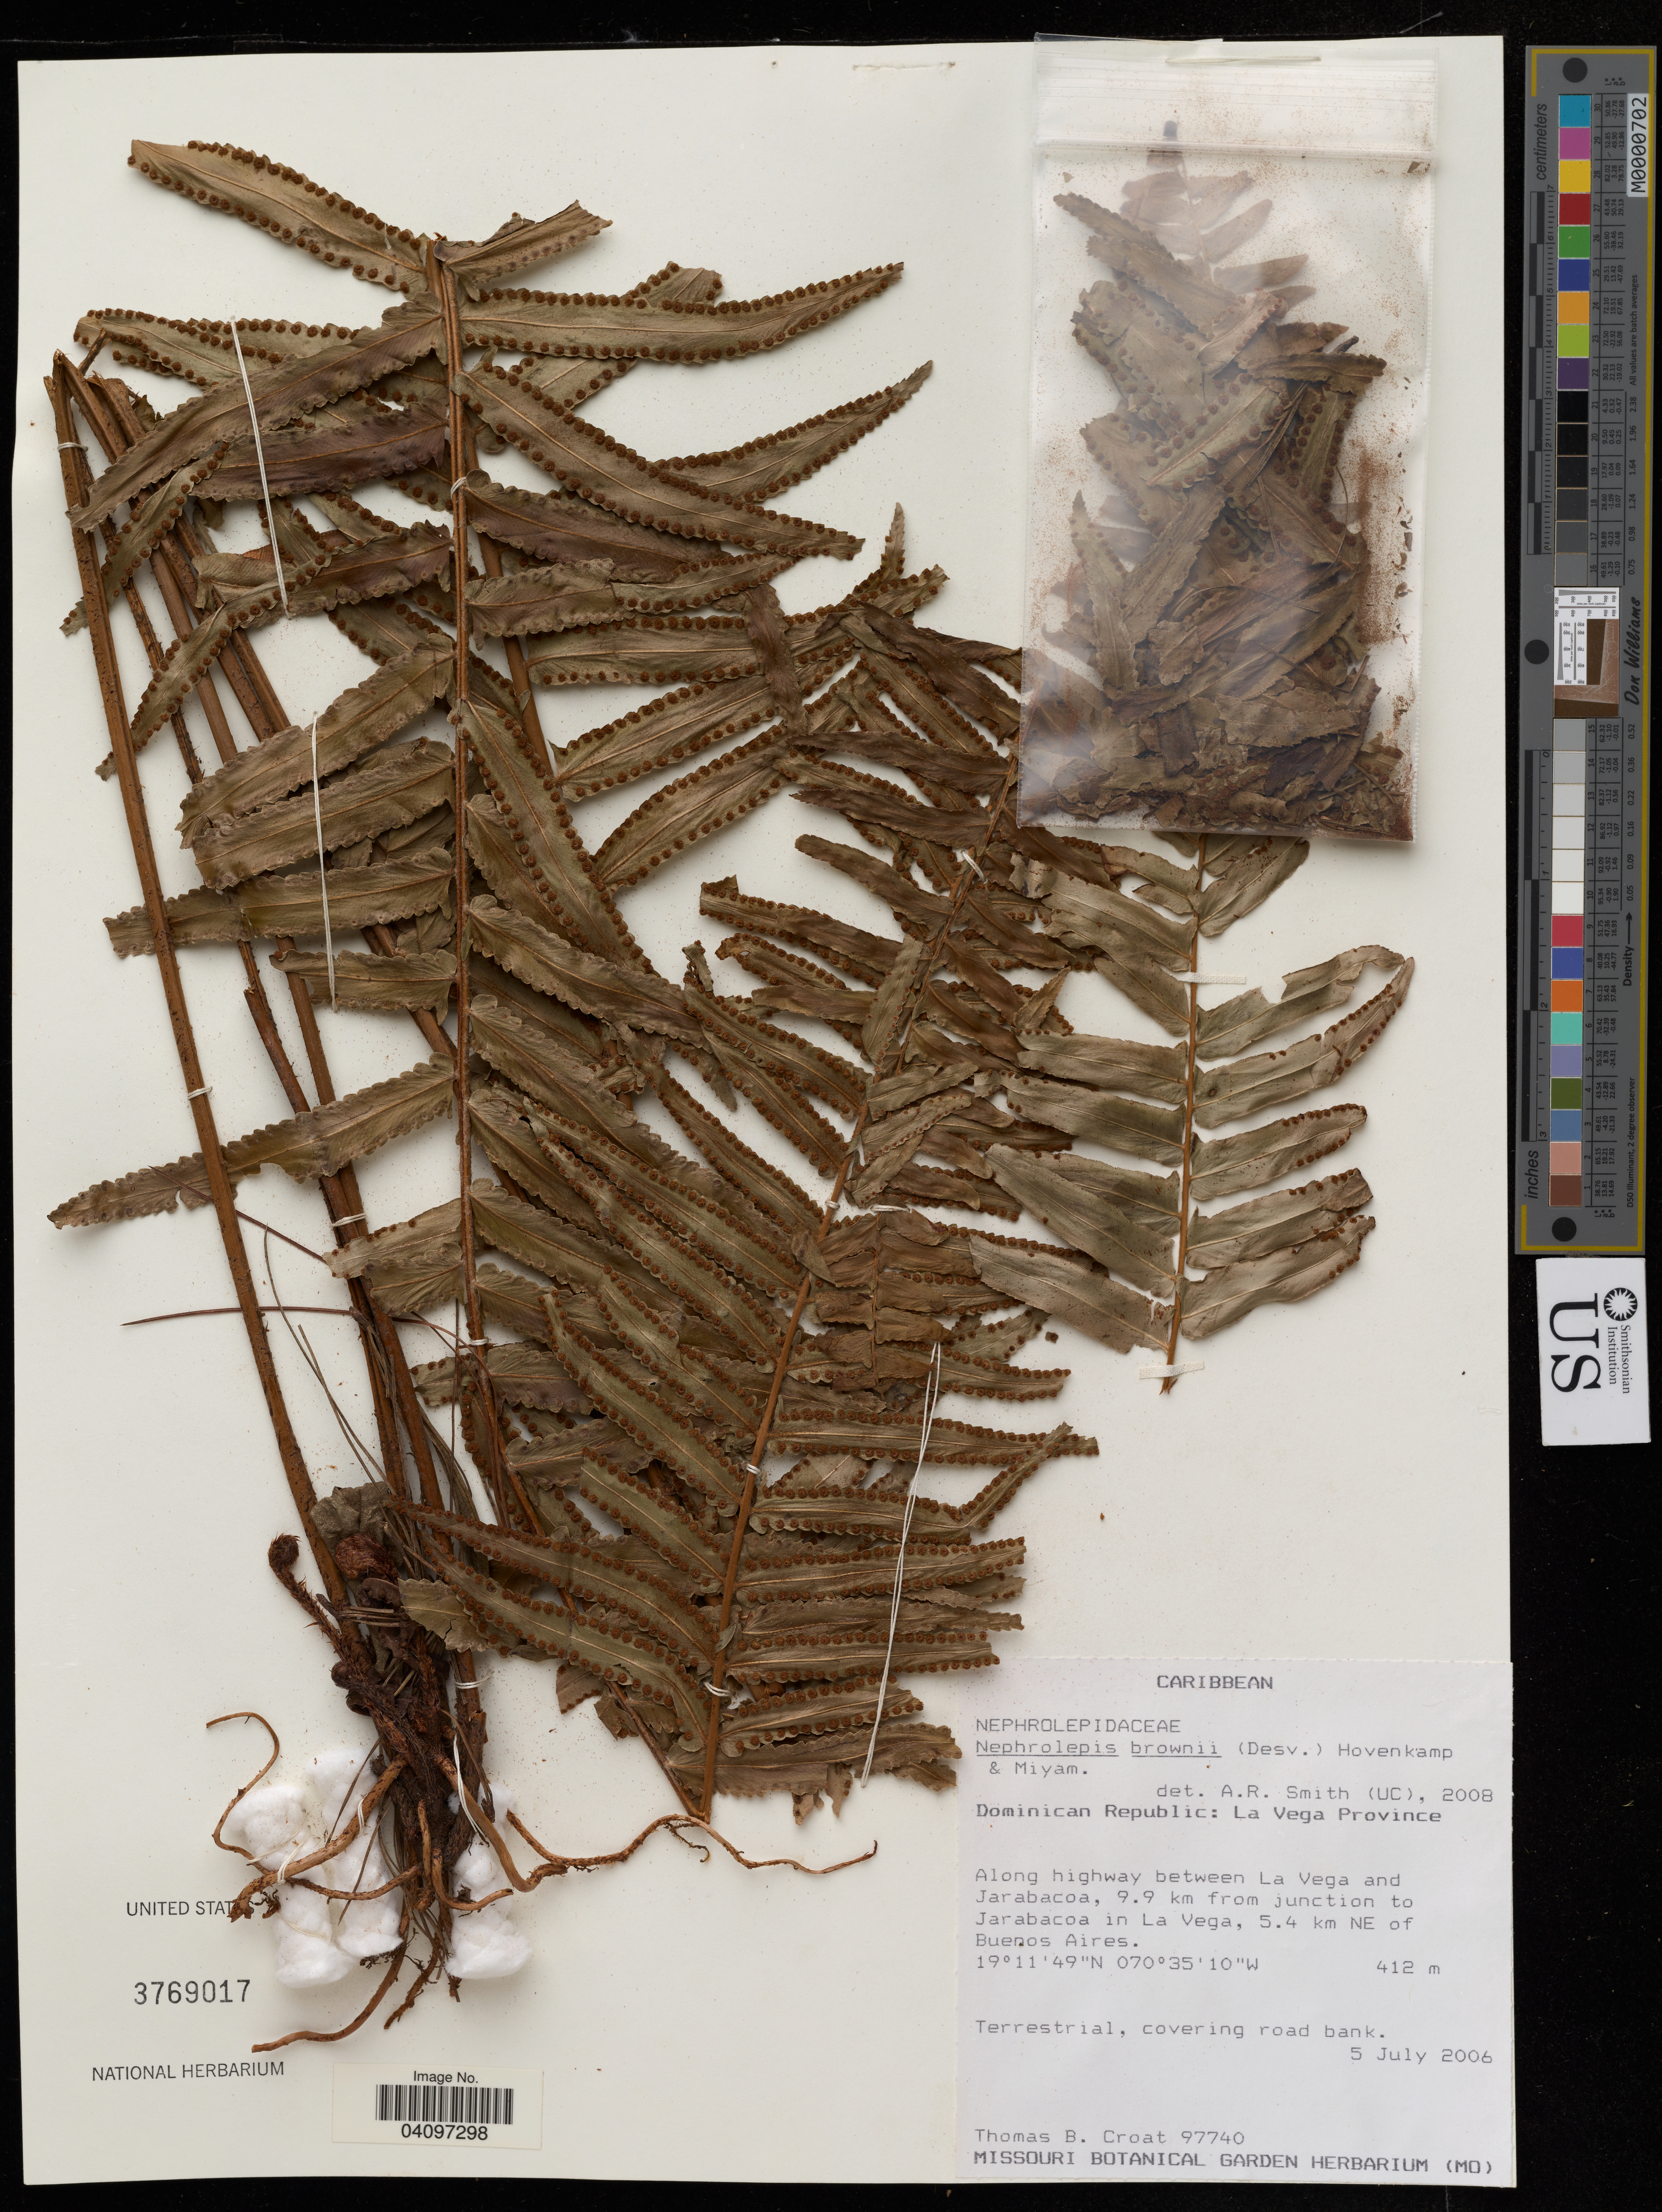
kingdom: Plantae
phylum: Tracheophyta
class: Polypodiopsida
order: Polypodiales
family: Nephrolepidaceae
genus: Nephrolepis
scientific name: Nephrolepis brownii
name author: (Desv.) Hovenkamp & Miyam.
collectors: T. B. Croat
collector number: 97740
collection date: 2006-07-05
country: Dominican Republic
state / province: La Vega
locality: Along highway between La Vega and Jarabacoa, 9.9 km from junction to Jarabacoa in La Vega, 5.4 km NE of Buenos Aires.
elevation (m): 412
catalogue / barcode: US 3769017